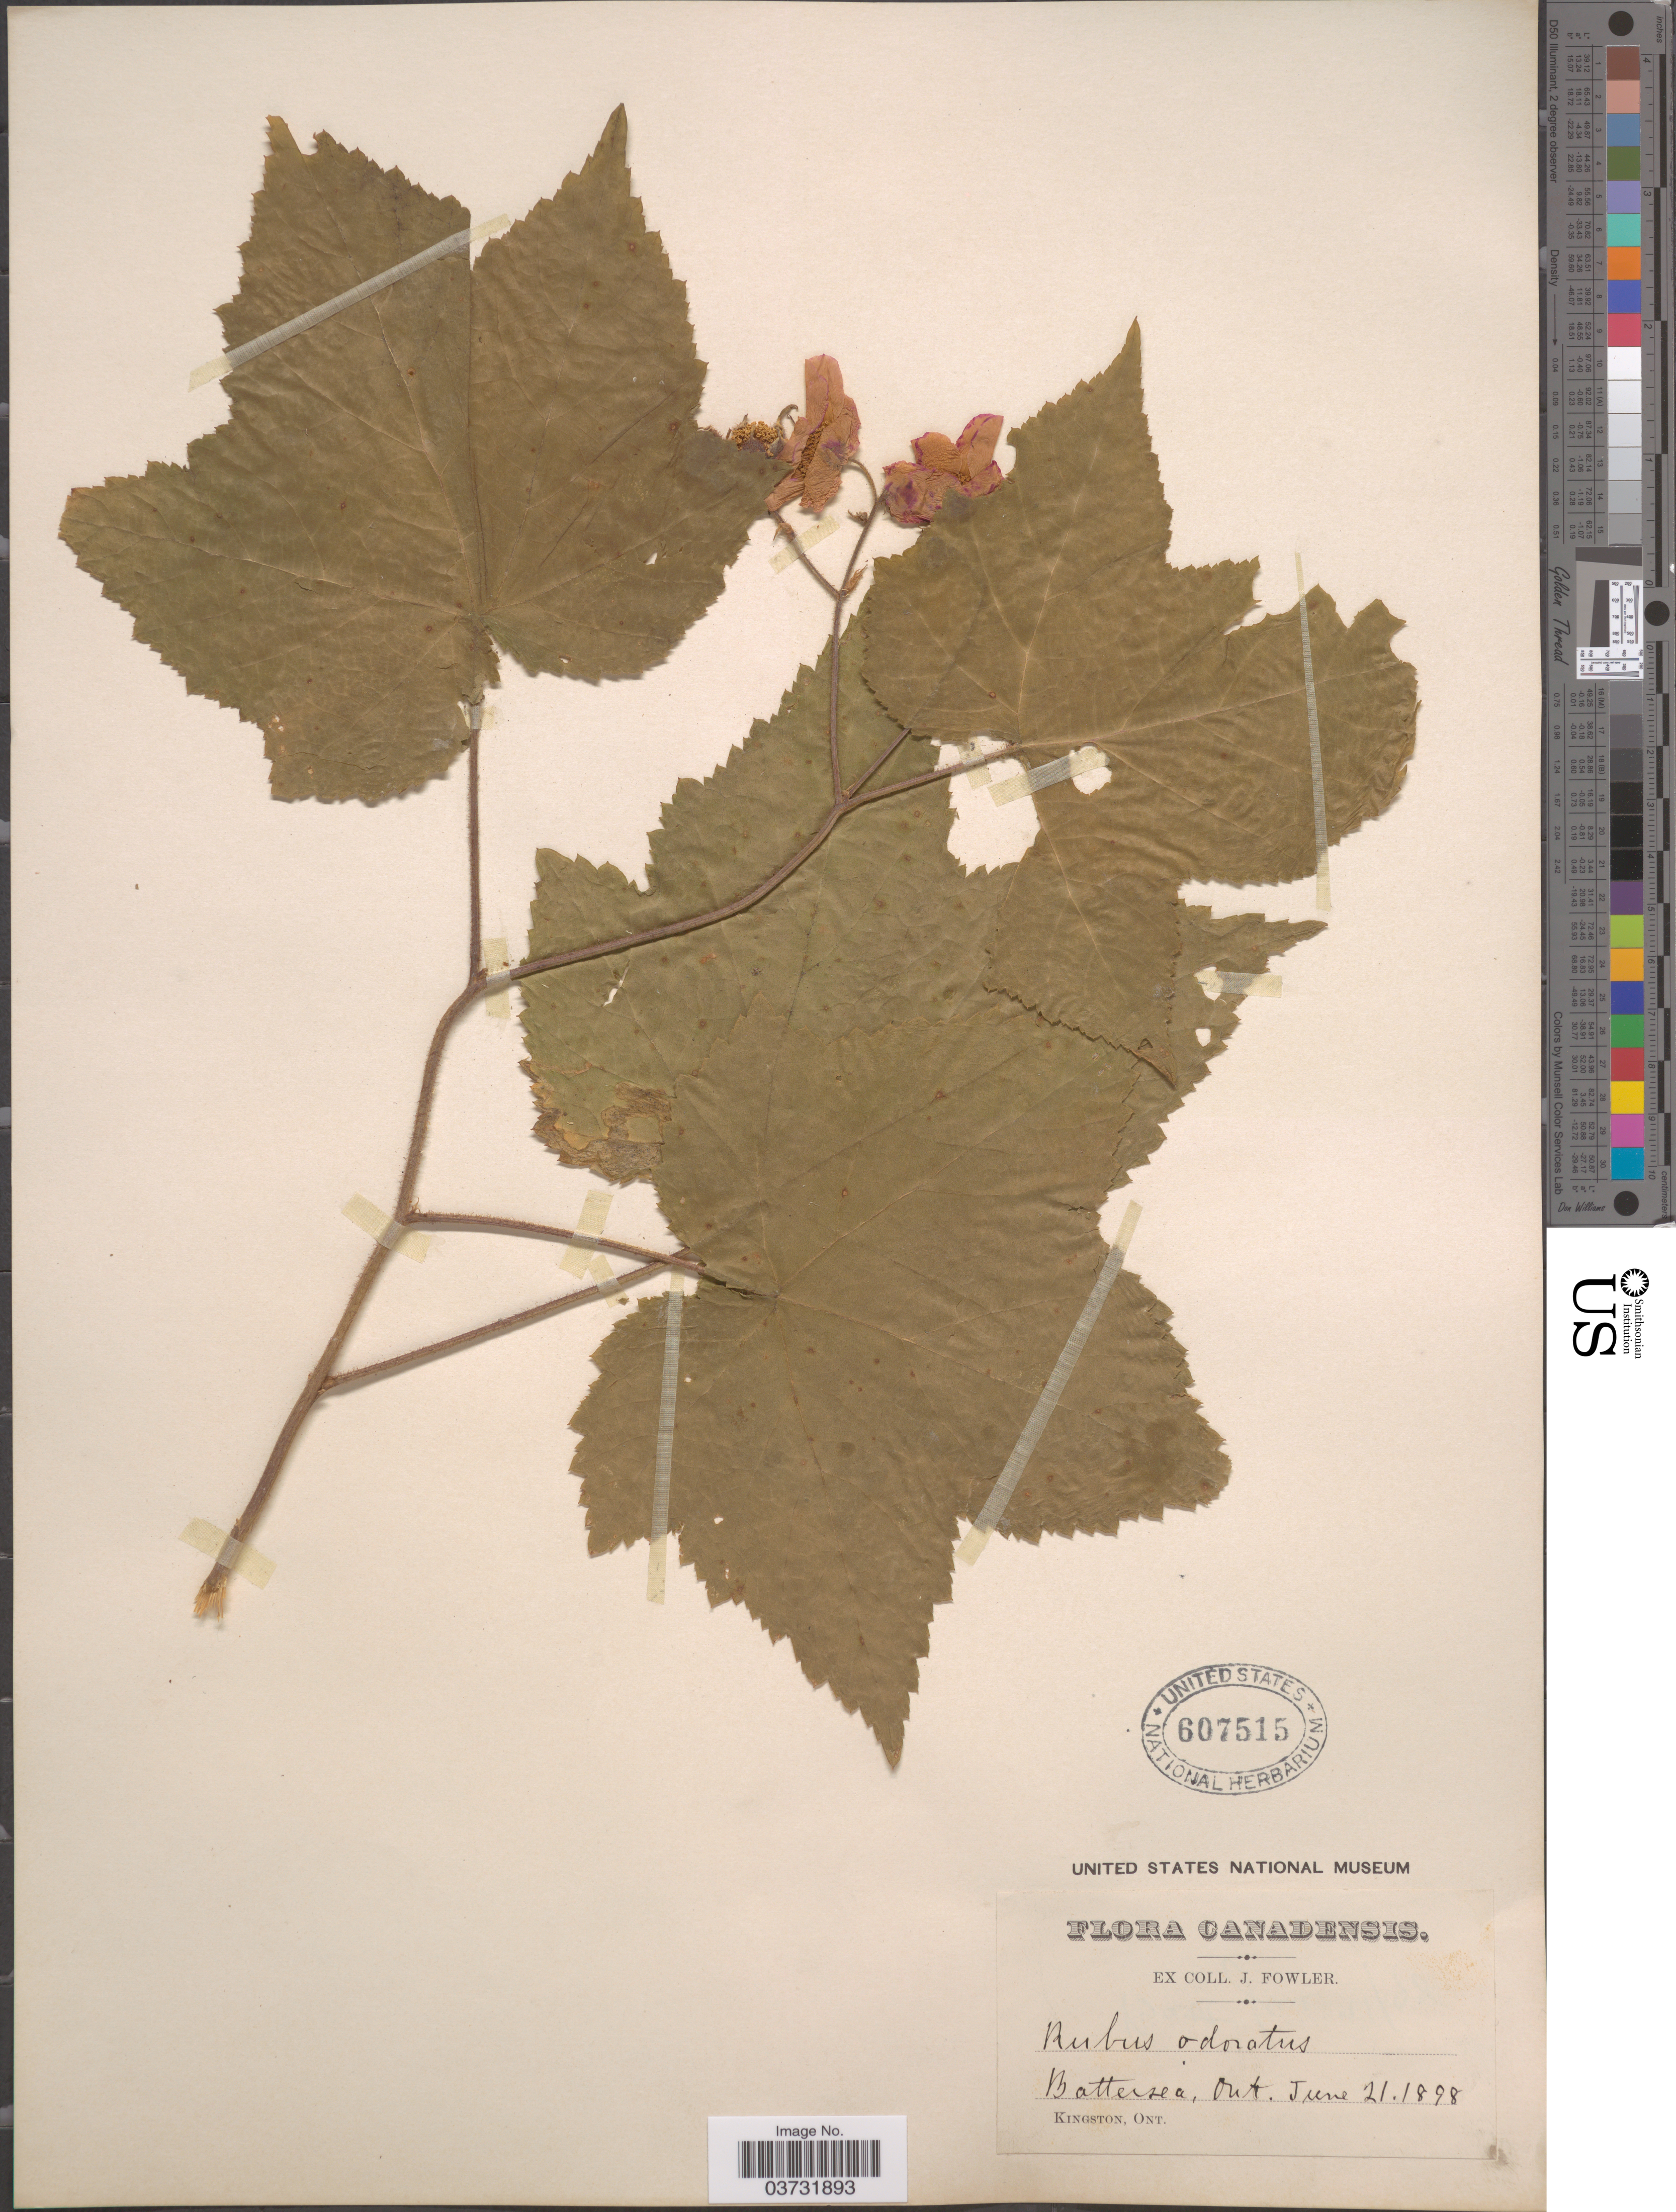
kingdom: Plantae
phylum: Tracheophyta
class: Magnoliopsida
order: Rosales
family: Rosaceae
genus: Rubus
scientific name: Rubus odoratus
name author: L.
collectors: J. Fowler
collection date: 1898-06-21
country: Canada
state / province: Ontario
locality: Battersea.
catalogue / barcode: US 607515